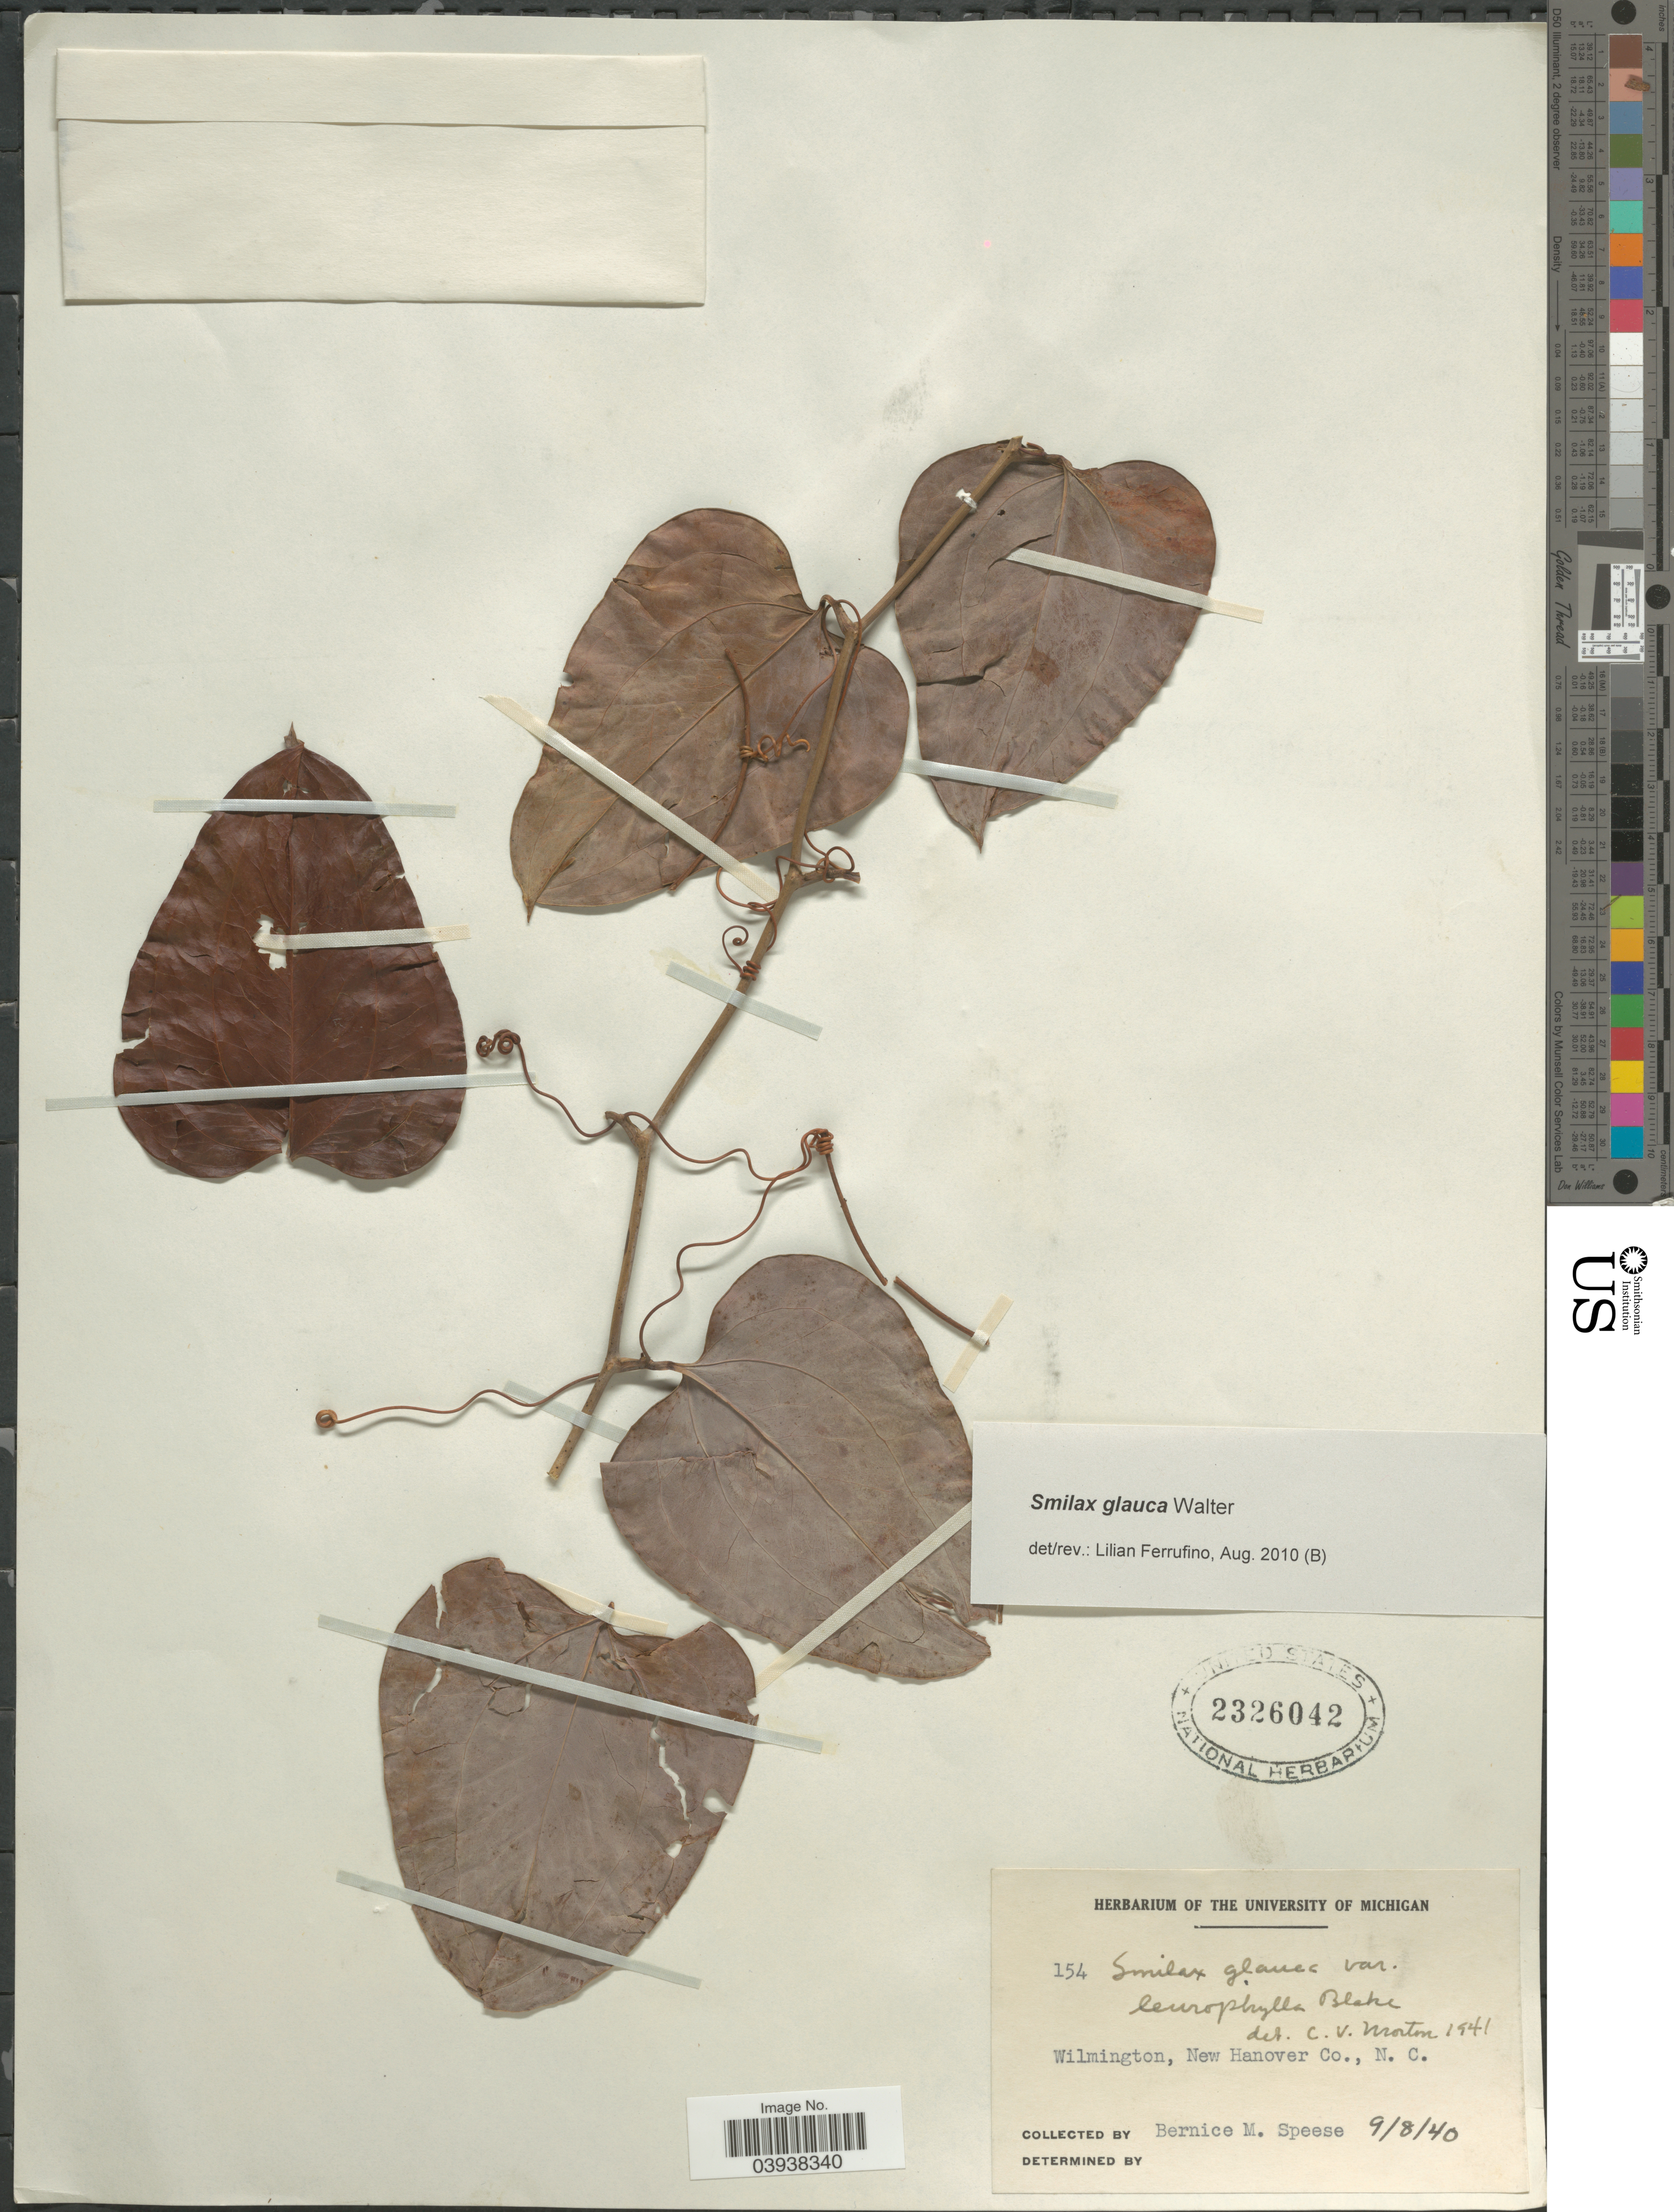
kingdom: Plantae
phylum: Tracheophyta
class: Liliopsida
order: Liliales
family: Smilacaceae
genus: Smilax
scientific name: Smilax glauca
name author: Walter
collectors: B. Speese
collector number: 154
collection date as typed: Transcribed d/m/y: 8/9/40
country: United States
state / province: North Carolina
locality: Wilmington, New Hanover Co.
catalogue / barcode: US 2326042